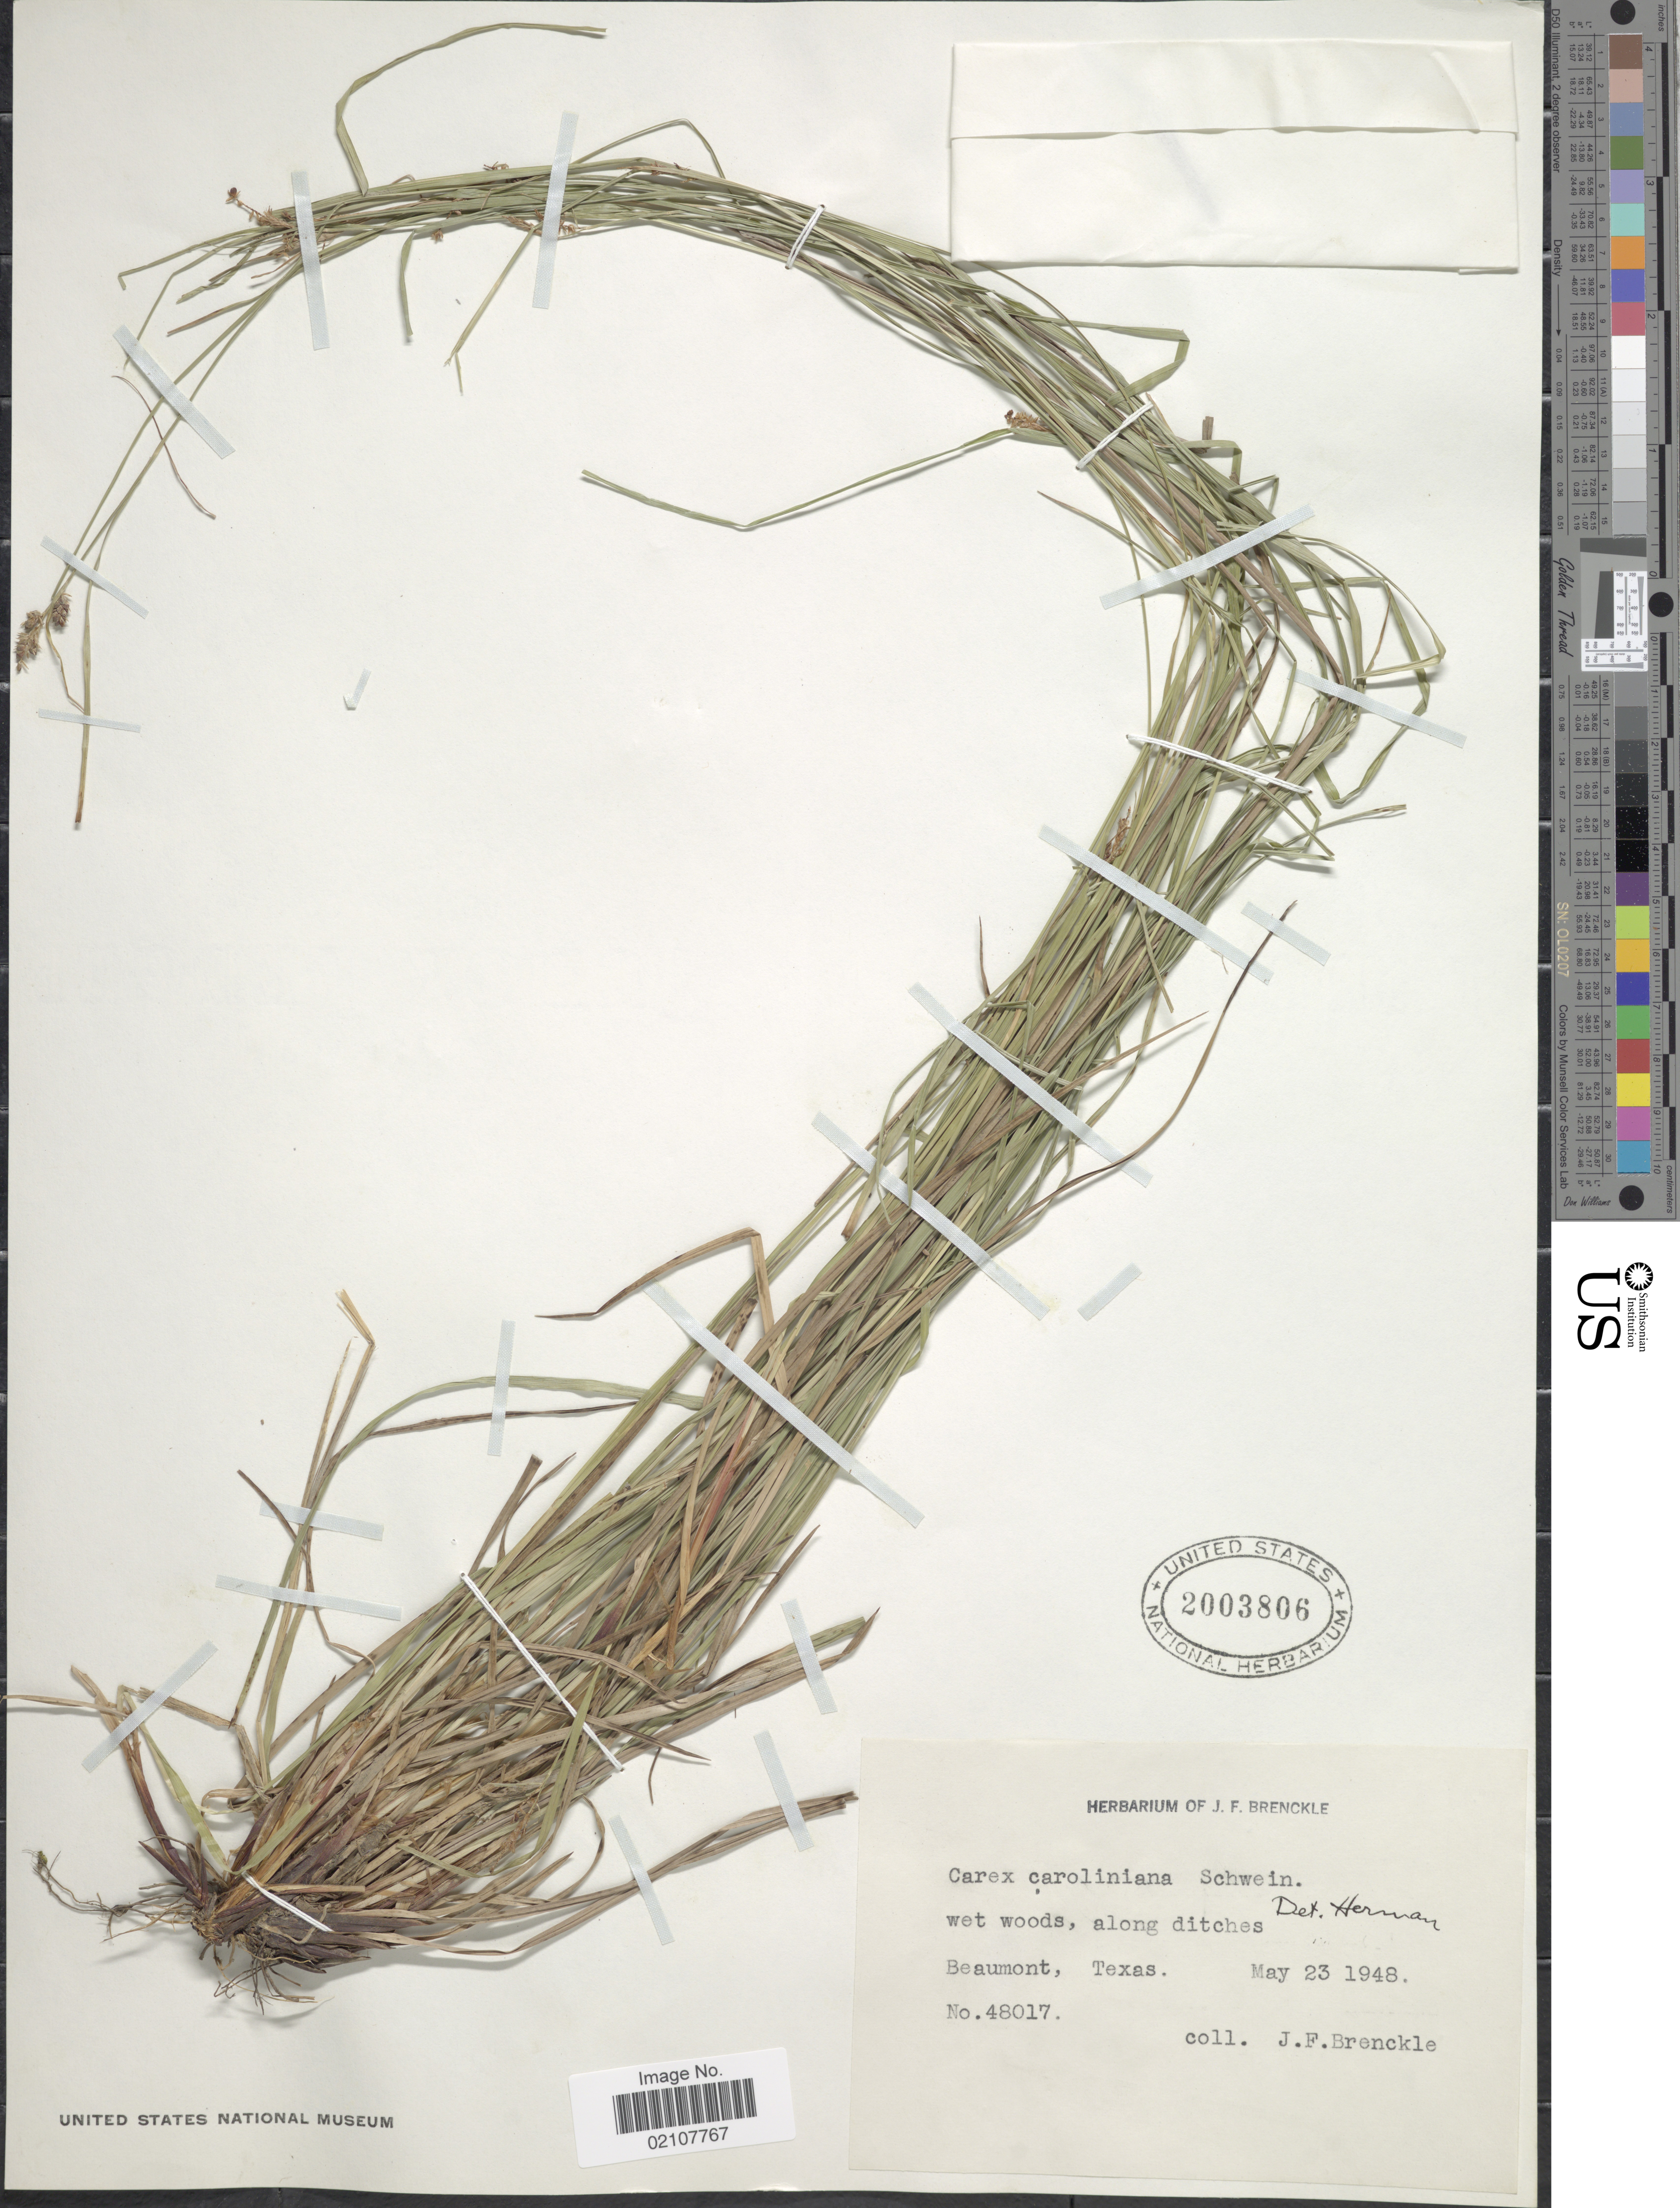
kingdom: Plantae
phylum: Tracheophyta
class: Liliopsida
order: Poales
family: Cyperaceae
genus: Carex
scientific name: Carex caroliniana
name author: Schwein.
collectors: J. Brenckle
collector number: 48017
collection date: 1948-05-23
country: United States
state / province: Texas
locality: Wet woods, along ditches, Beaumont Texas.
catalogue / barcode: US 2003806